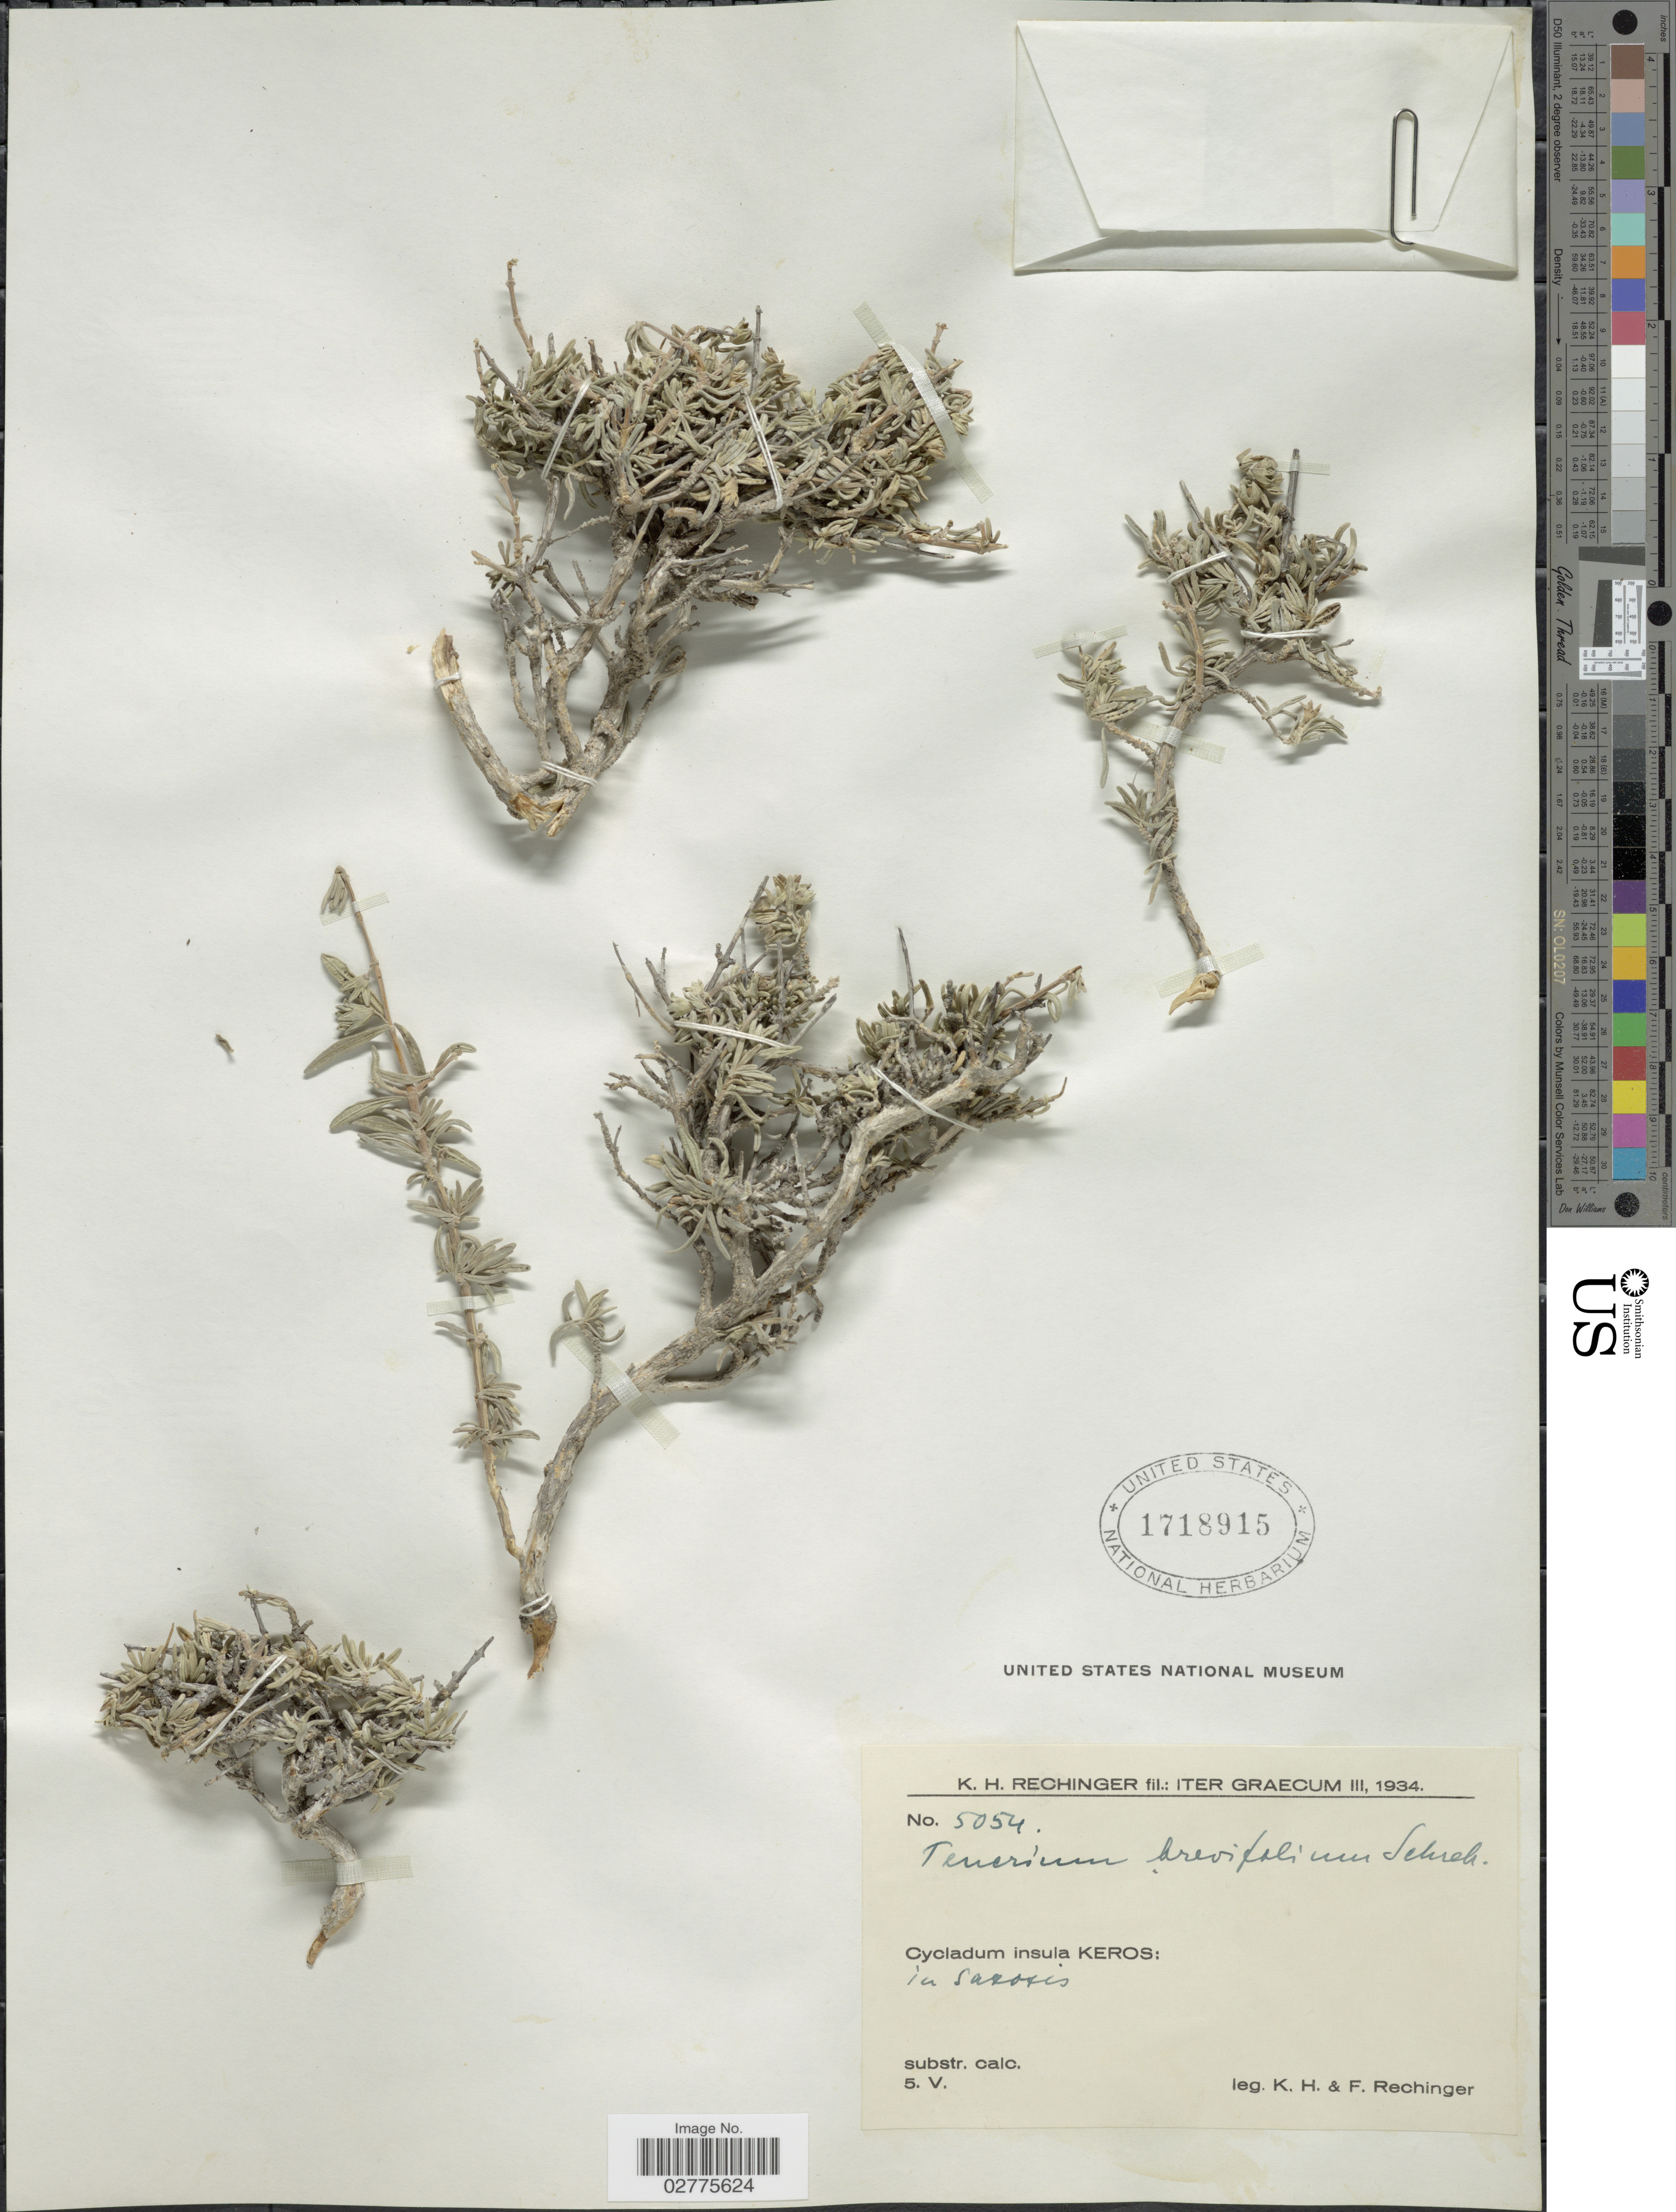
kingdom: Plantae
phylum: Tracheophyta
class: Magnoliopsida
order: Lamiales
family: Lamiaceae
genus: Teucrium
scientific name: Teucrium brevifolium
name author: Schreb.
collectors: K. H. Rechinger & F. Rechinger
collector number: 5054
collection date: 1934-05-05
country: Greece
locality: Cycladum insula Keros: in saxocis.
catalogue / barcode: US 1718915